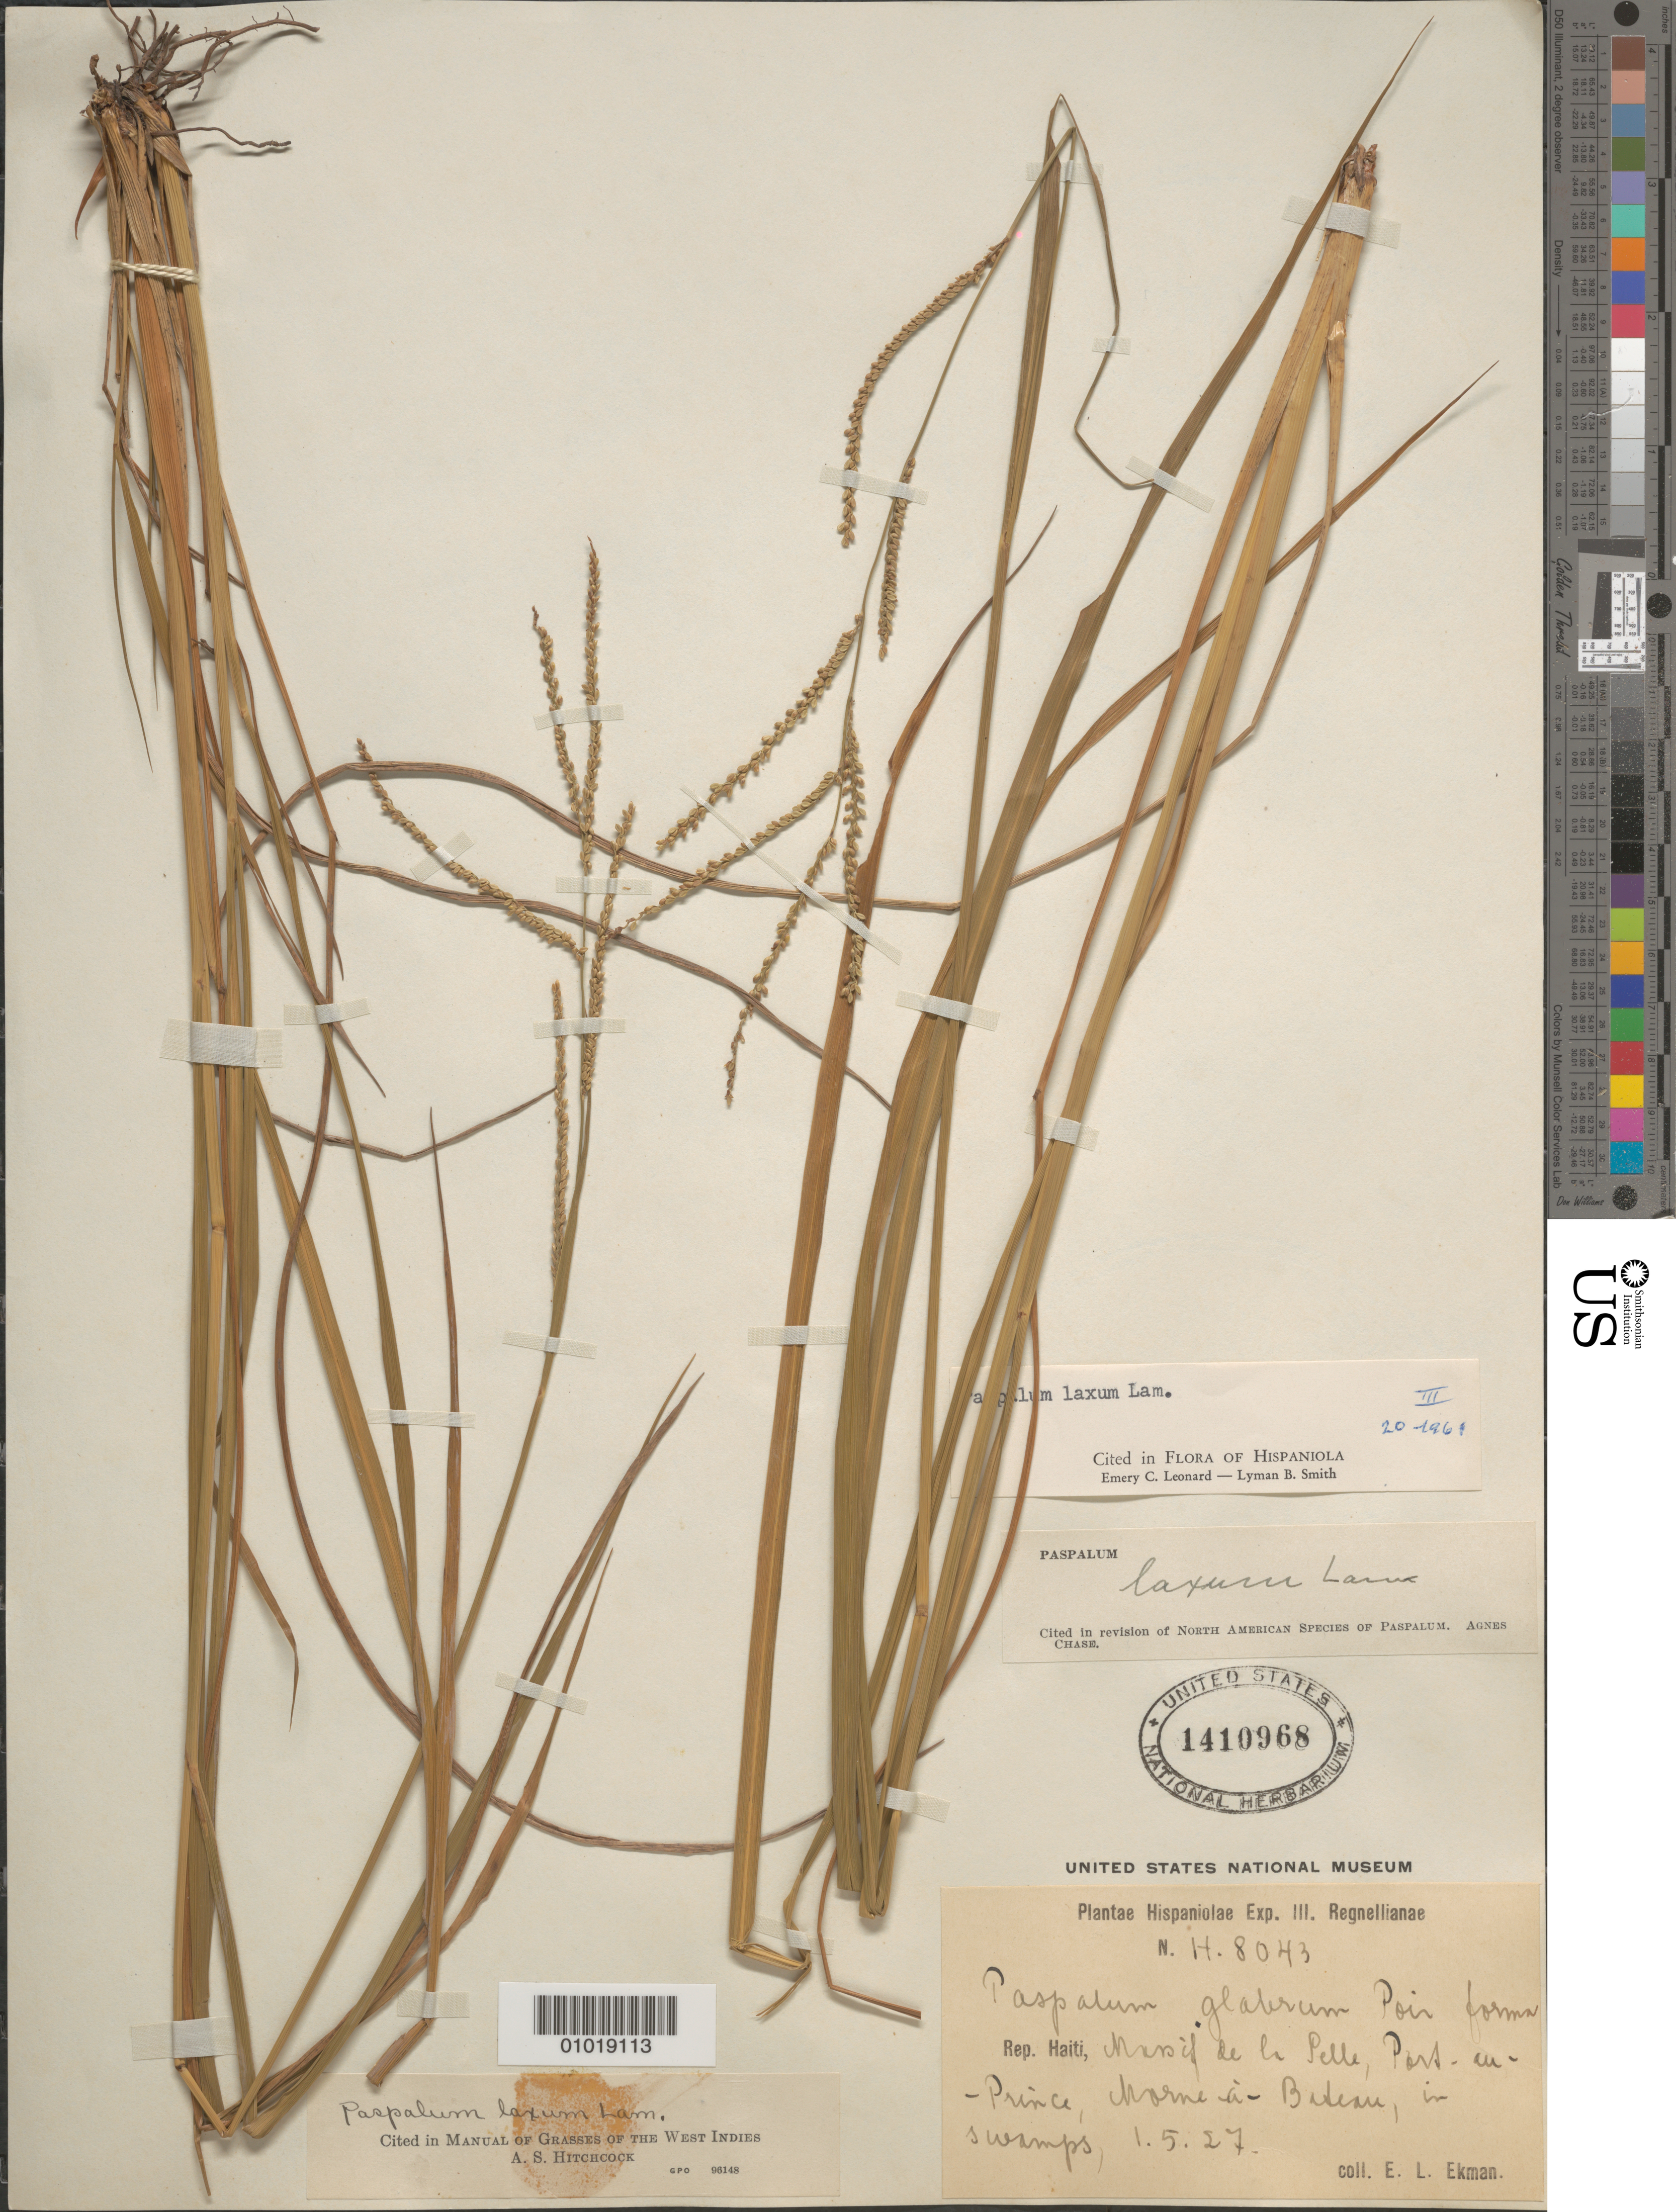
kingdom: Plantae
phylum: Tracheophyta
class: Liliopsida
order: Poales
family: Poaceae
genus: Paspalum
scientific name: Paspalum laxum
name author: Lam.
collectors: E. L. Ekman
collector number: H 8043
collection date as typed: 05 Jan 1927 or 01 May 1927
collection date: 1927-01-05 or 1927-05-01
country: Haiti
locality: Massif de la Pelle, Port-au-Prince, Morne-a-Bateau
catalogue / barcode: US 1410968